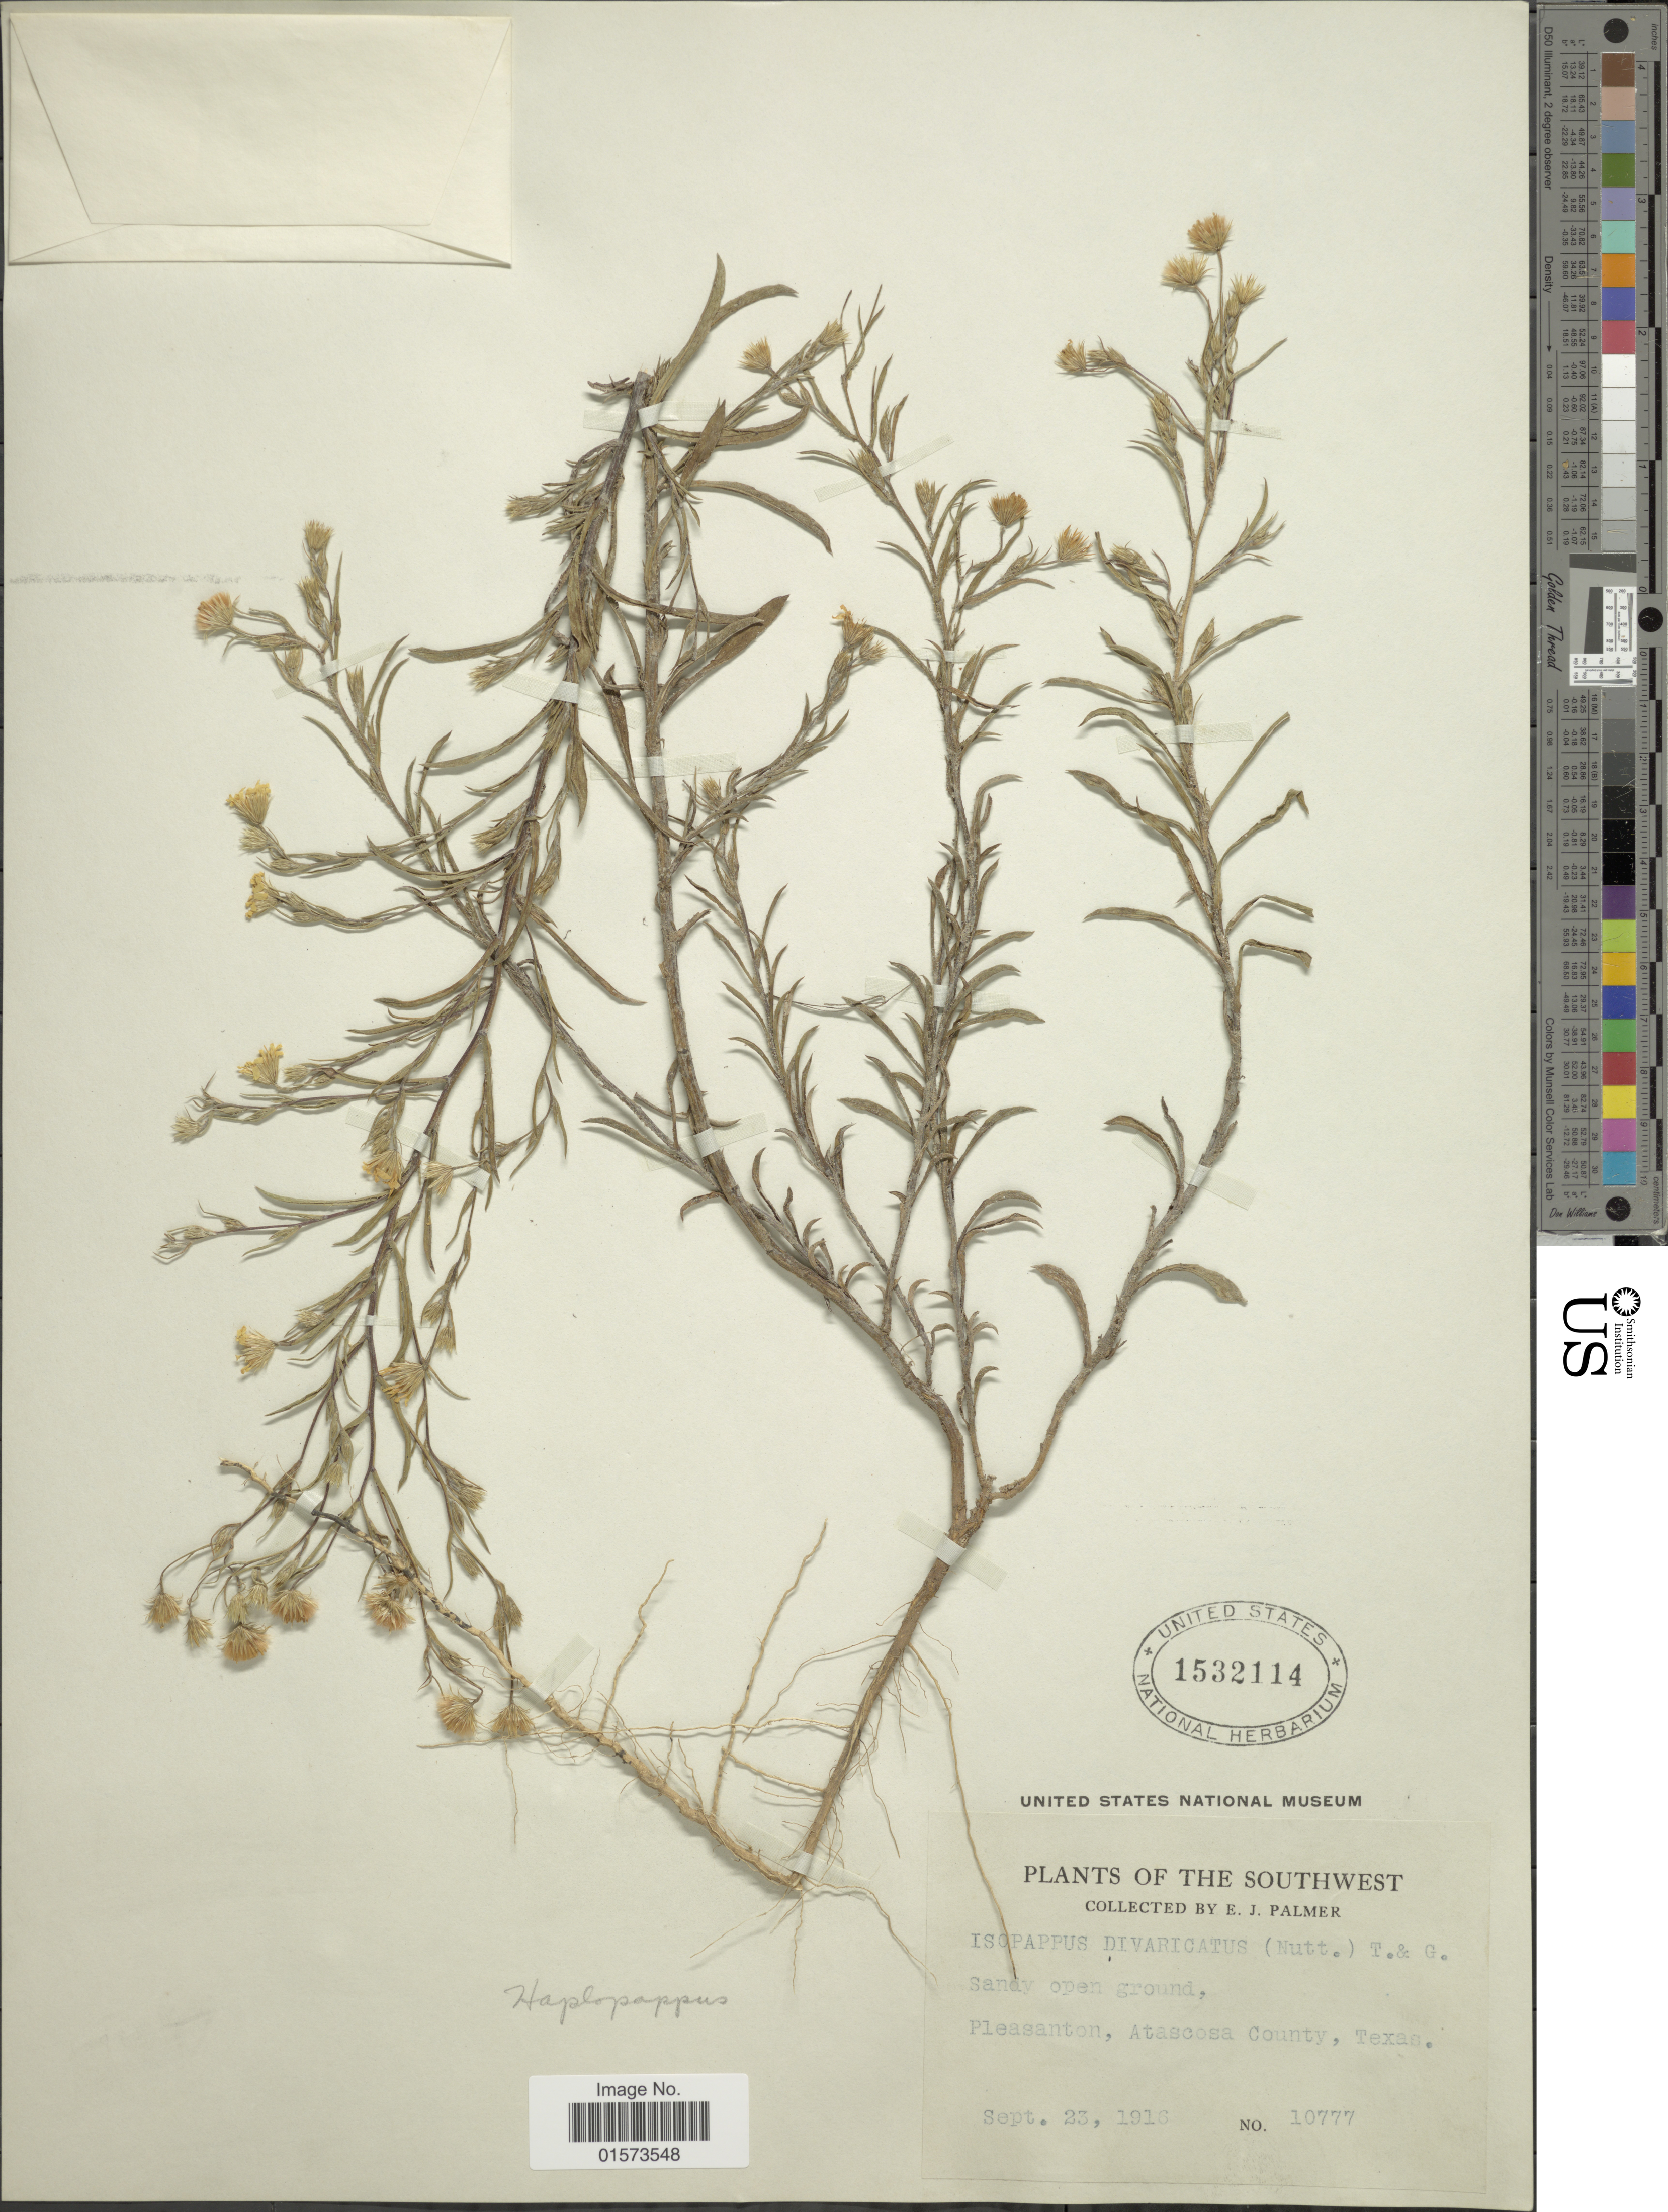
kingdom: Plantae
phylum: Tracheophyta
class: Magnoliopsida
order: Asterales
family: Asteraceae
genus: Croptilon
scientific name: Croptilon divaricatum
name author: (Nutt.) Raf.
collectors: E. J. Palmer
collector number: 10777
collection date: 1916-09-23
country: United States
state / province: Texas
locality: Southwest, Sandy open ground, Pleasanton, Atascosa County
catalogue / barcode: US 1532114